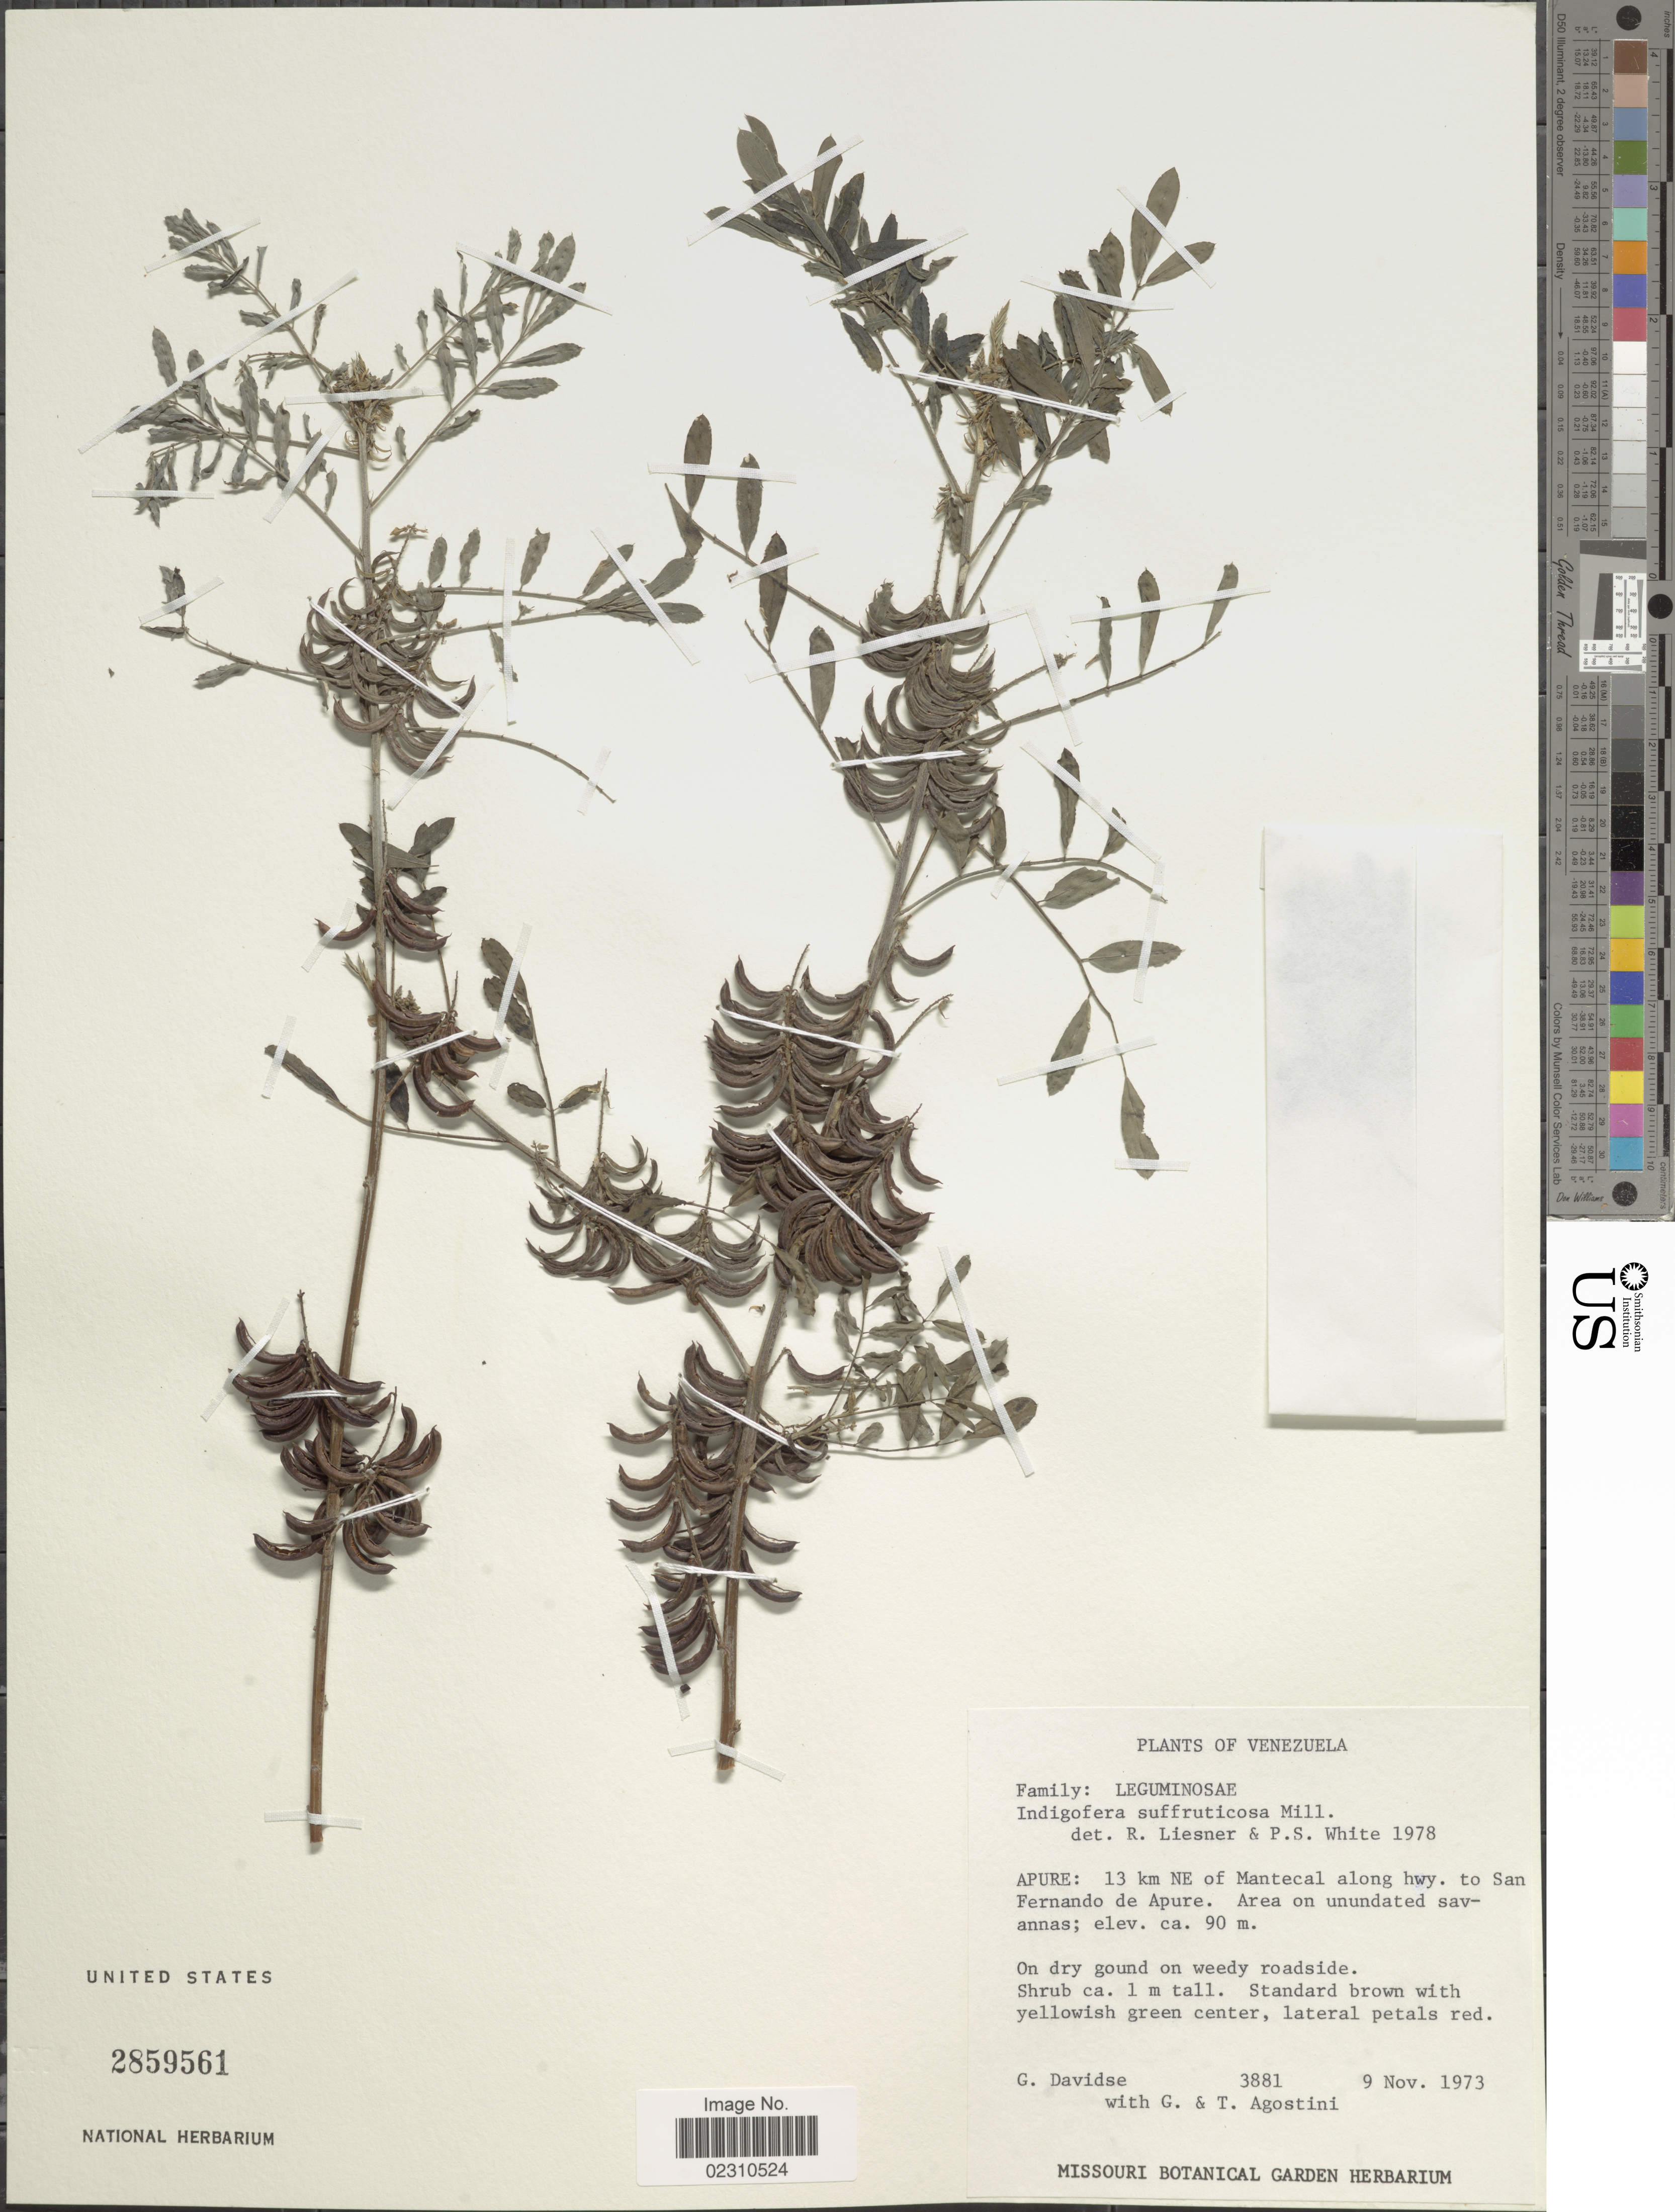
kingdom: Plantae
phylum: Tracheophyta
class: Magnoliopsida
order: Fabales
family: Fabaceae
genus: Indigofera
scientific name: Indigofera suffruticosa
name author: Mill.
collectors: G. Davidse, G. Agostini & T. Agostini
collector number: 3881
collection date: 1973-11-09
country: Venezuela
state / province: Apure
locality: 13 km NE of Mantecal along hwy. to San Fernando de Apure.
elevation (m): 90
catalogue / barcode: US 2859561